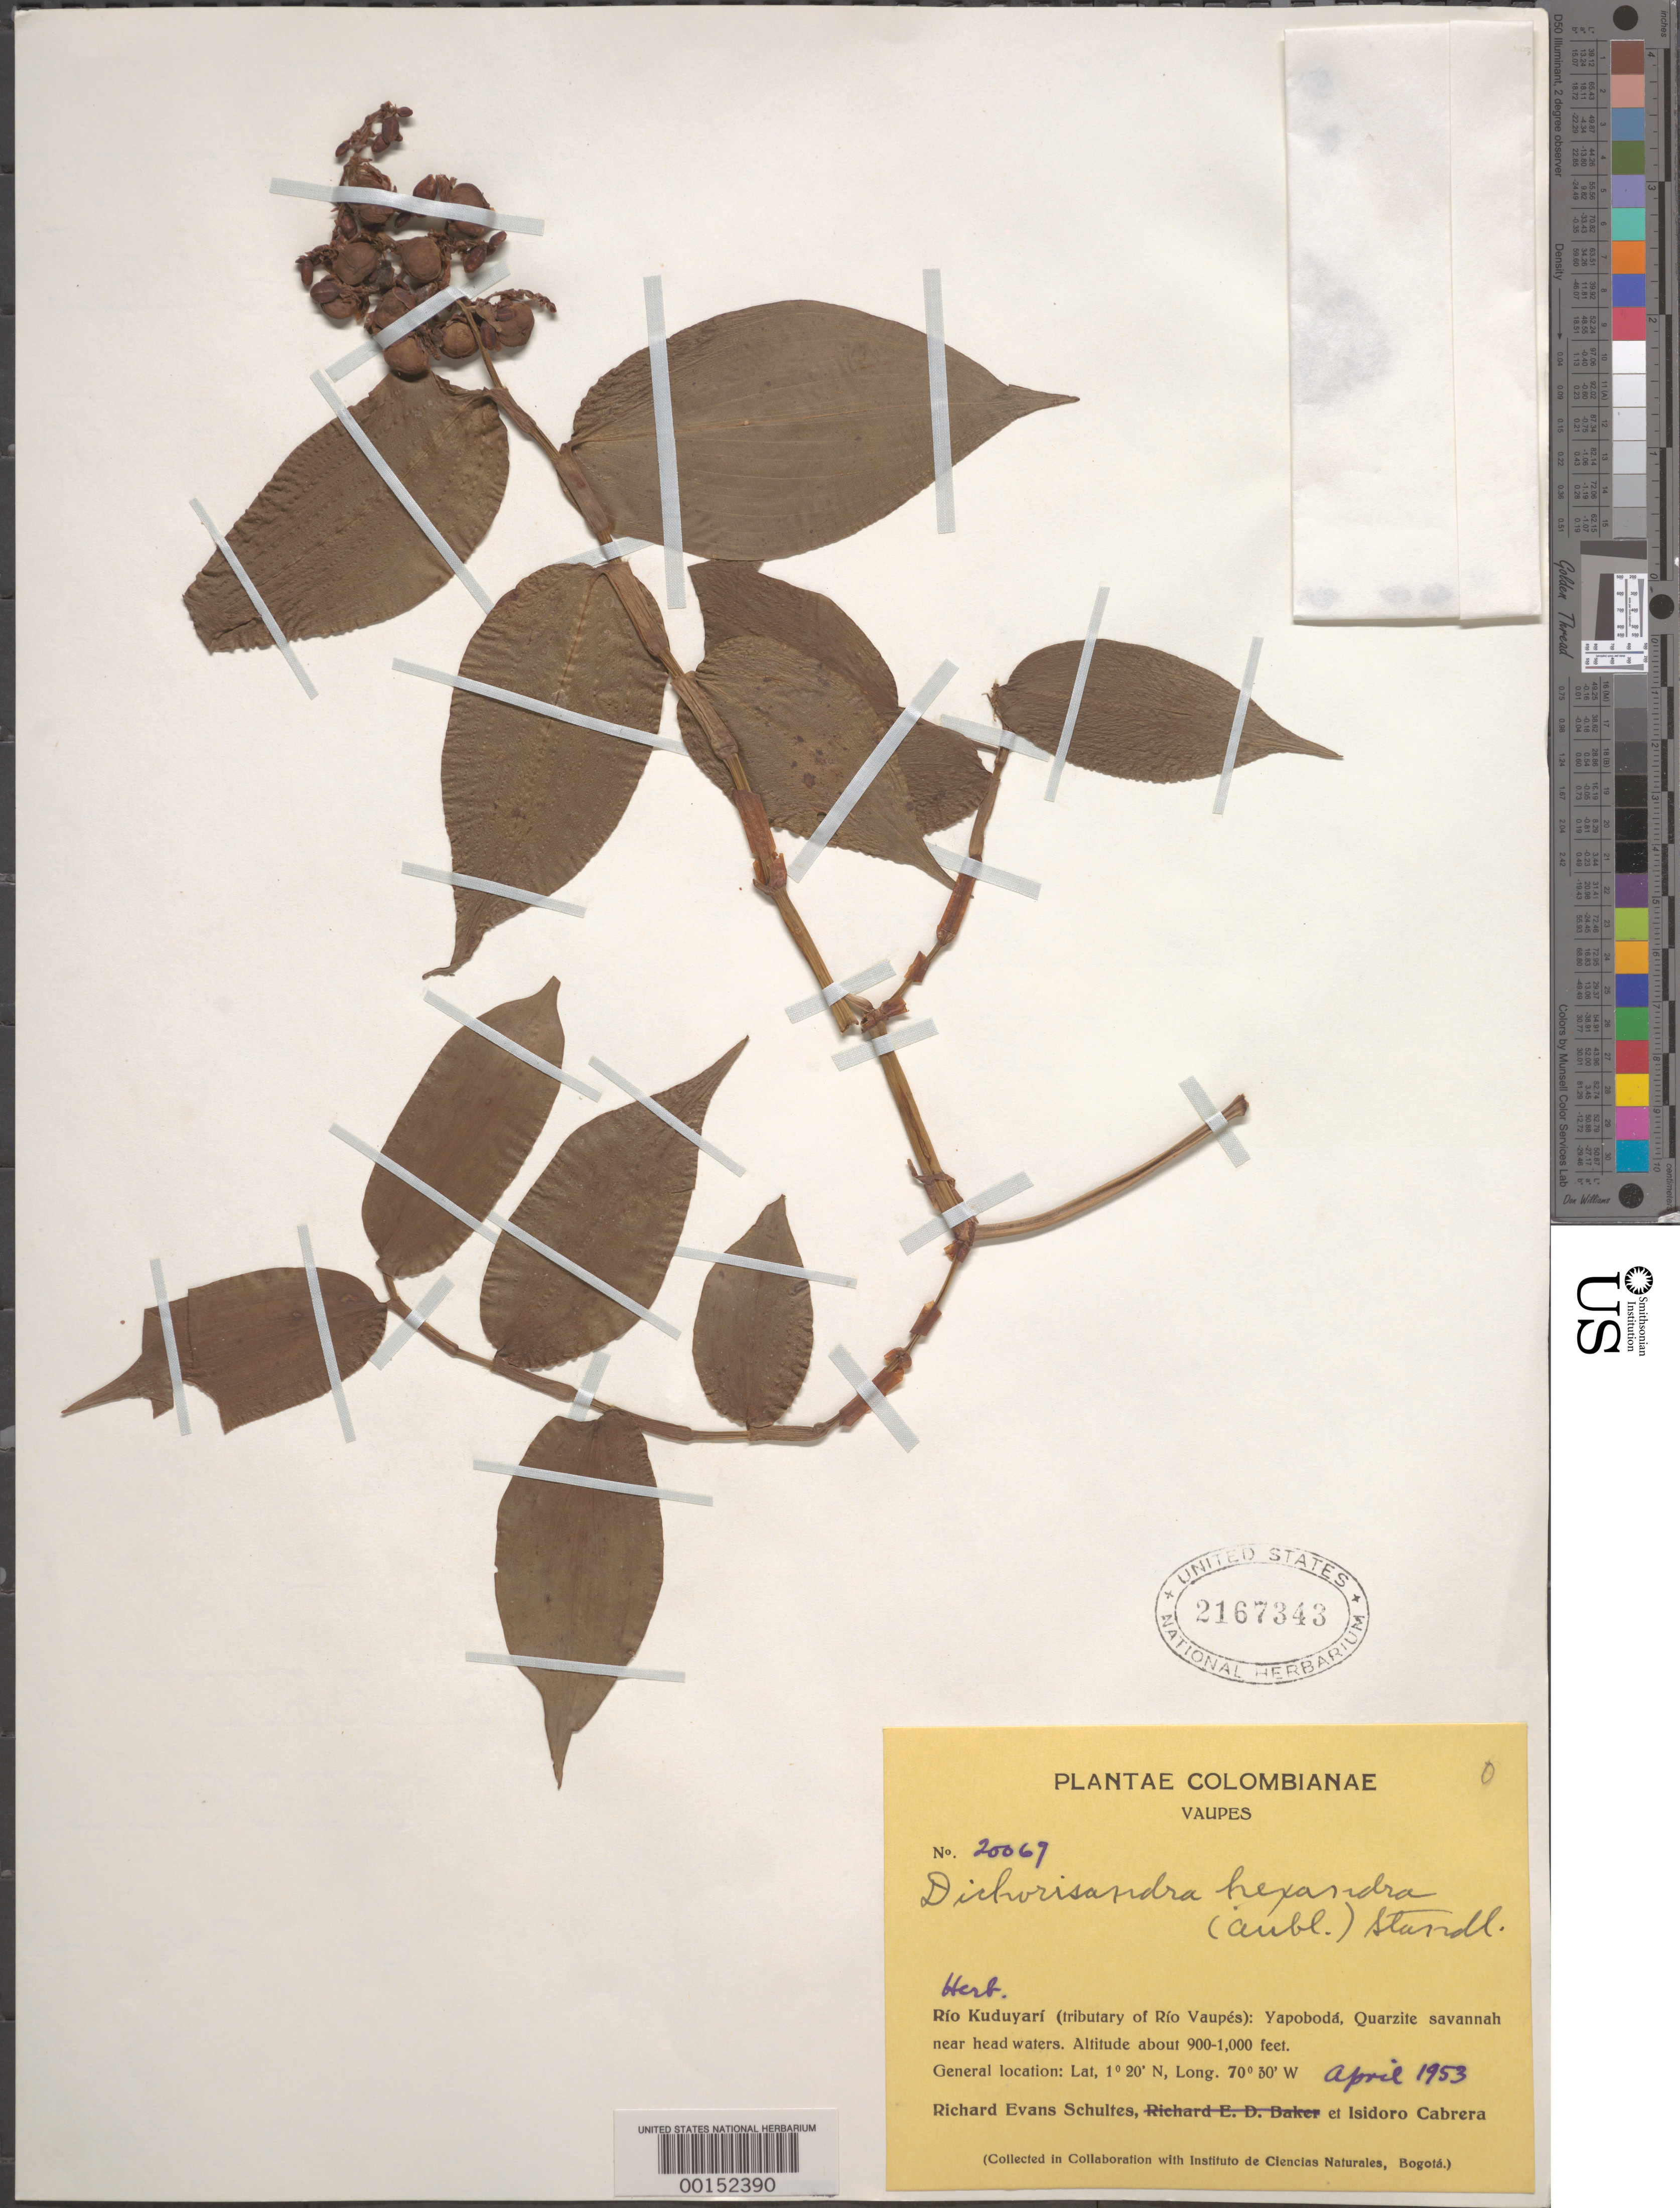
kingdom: Plantae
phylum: Tracheophyta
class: Liliopsida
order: Commelinales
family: Commelinaceae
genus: Dichorisandra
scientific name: Dichorisandra hexandra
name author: (Aubl.) Standl.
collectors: R. E. Schultes & I. Cabrera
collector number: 20069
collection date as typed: Apr 1953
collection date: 1953-04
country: Colombia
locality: Rio Kuduyari (tributary of Rio Vaupes): Yapoboda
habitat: Quarzite savannah near head waters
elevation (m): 274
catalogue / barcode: US 2167343